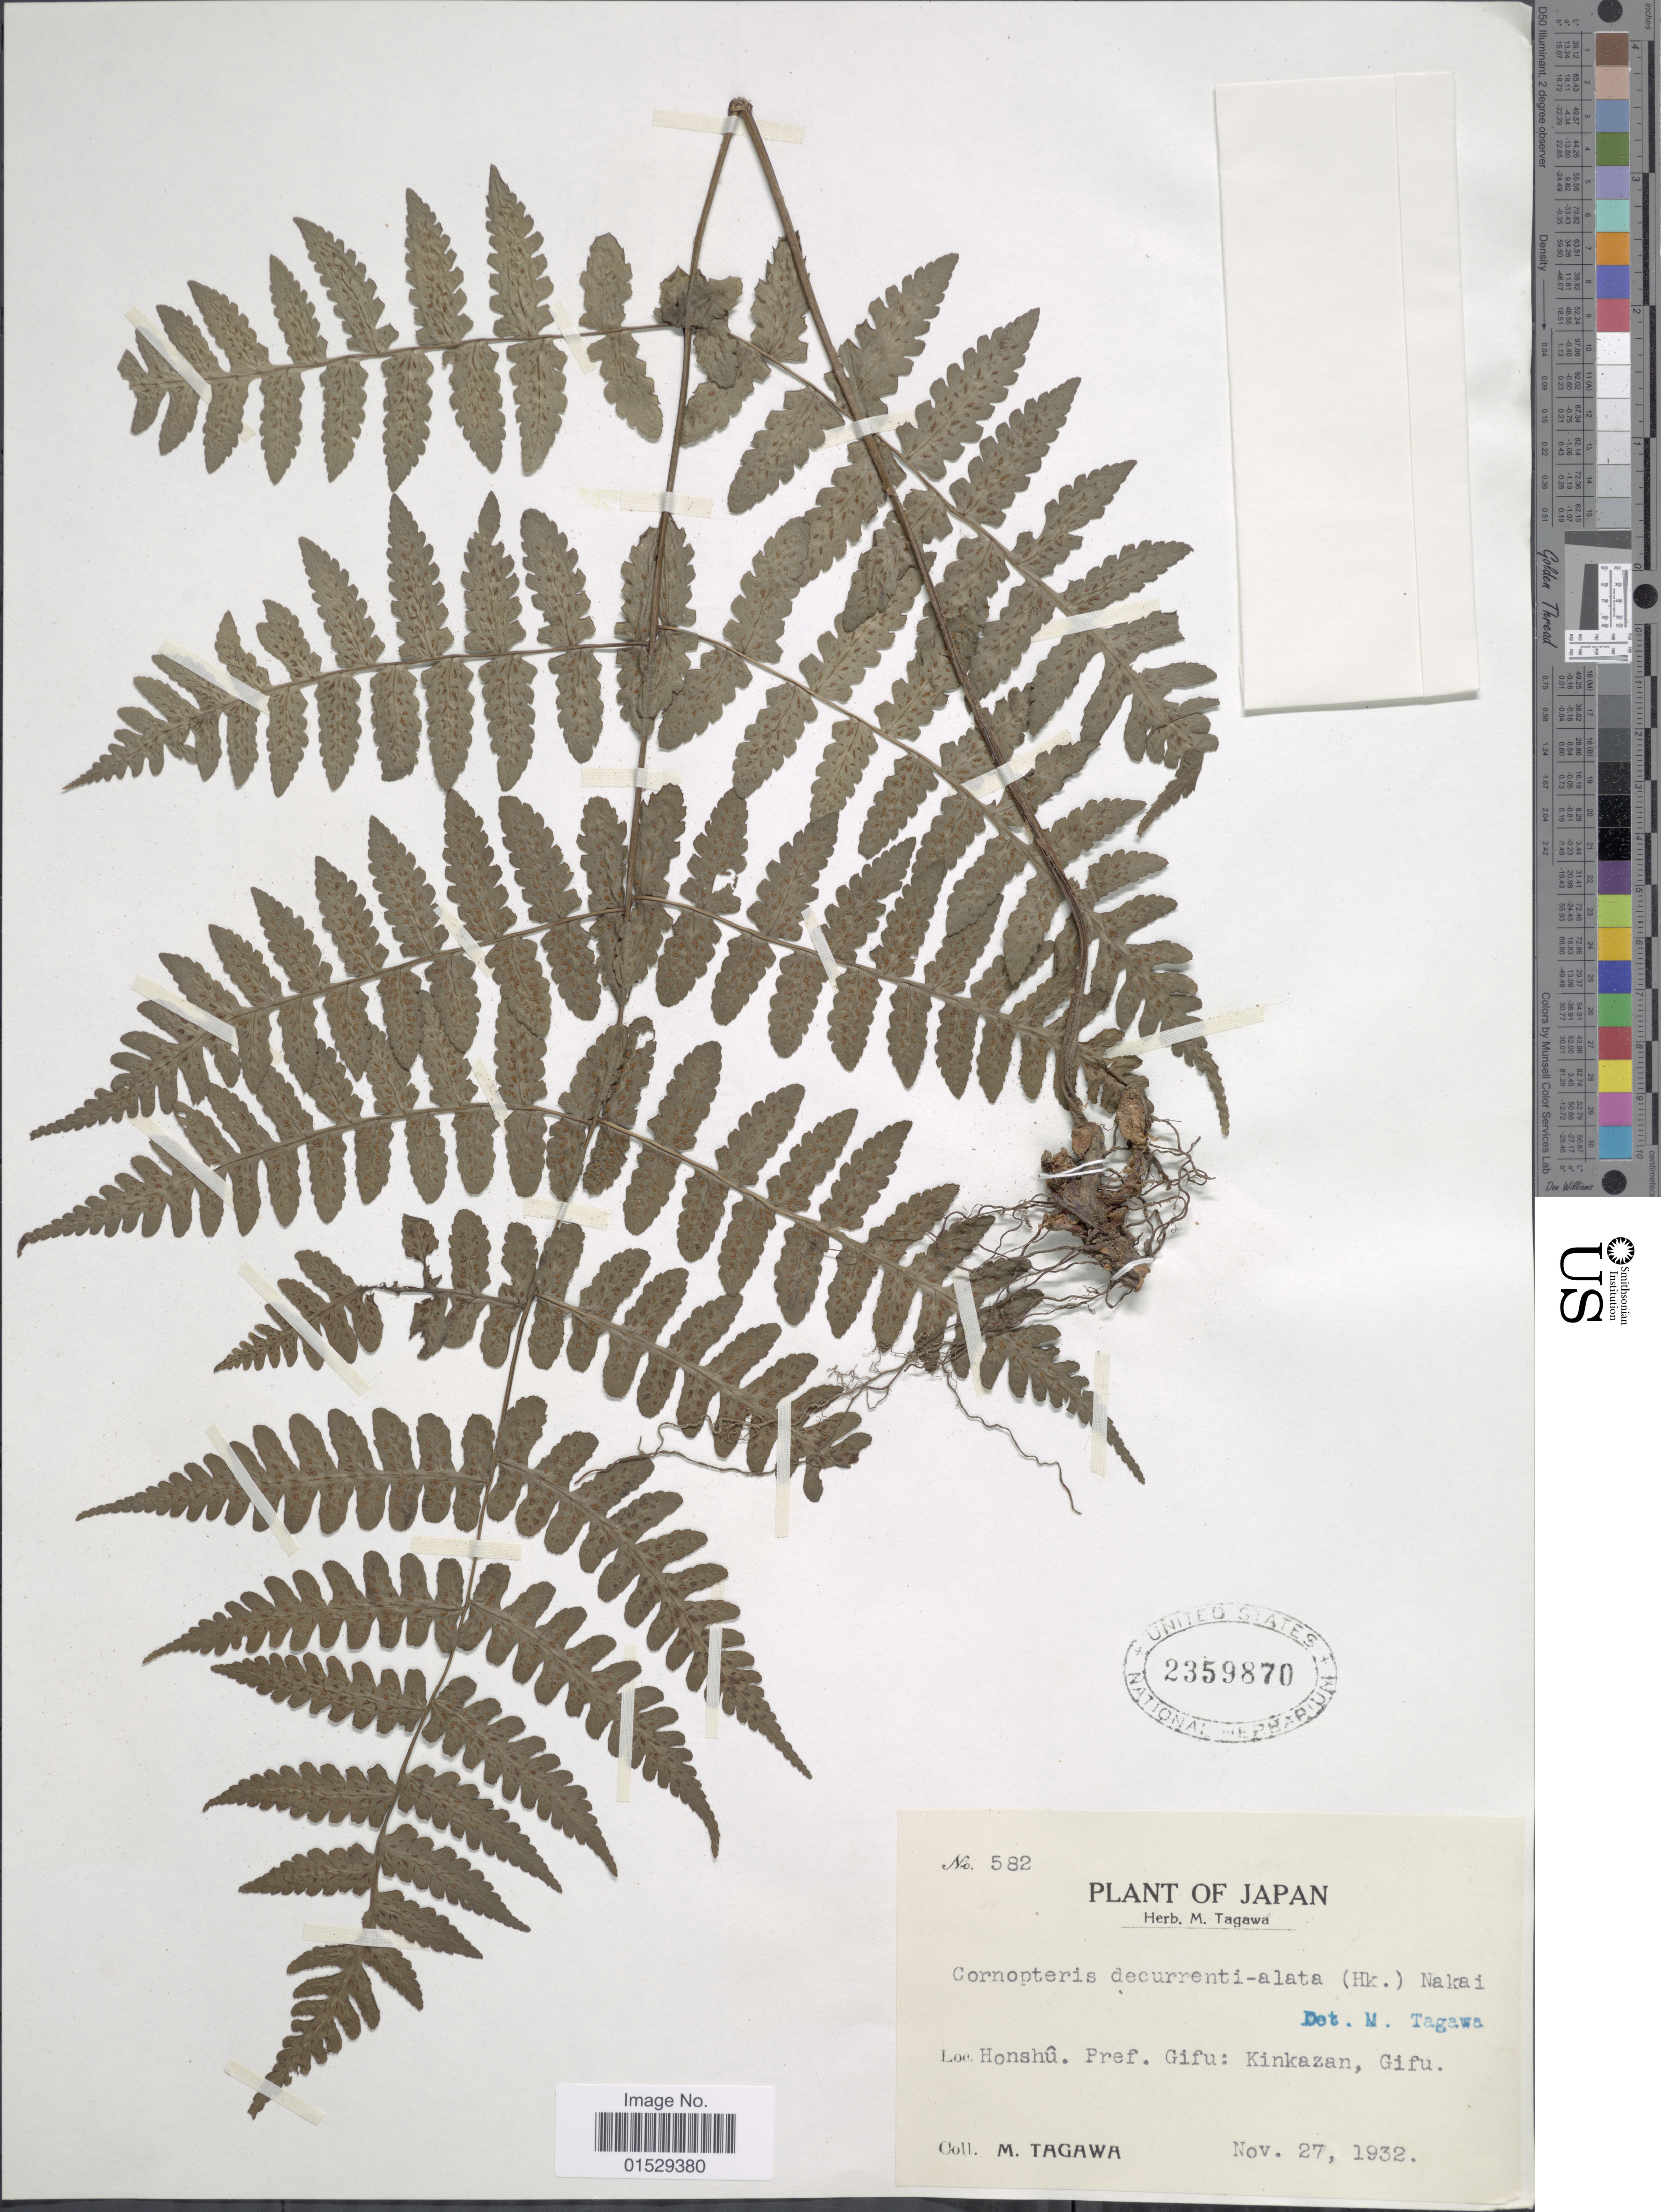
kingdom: Plantae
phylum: Tracheophyta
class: Polypodiopsida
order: Polypodiales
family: Athyriaceae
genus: Cornopteris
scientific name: Cornopteris decurrentialata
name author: (Hook.) Nakai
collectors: M. Tagawa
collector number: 582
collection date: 1932-11-27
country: Japan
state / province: Gihu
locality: Honshu. Pref. Gifu: Kinkazan, Gifu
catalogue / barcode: US 2359870